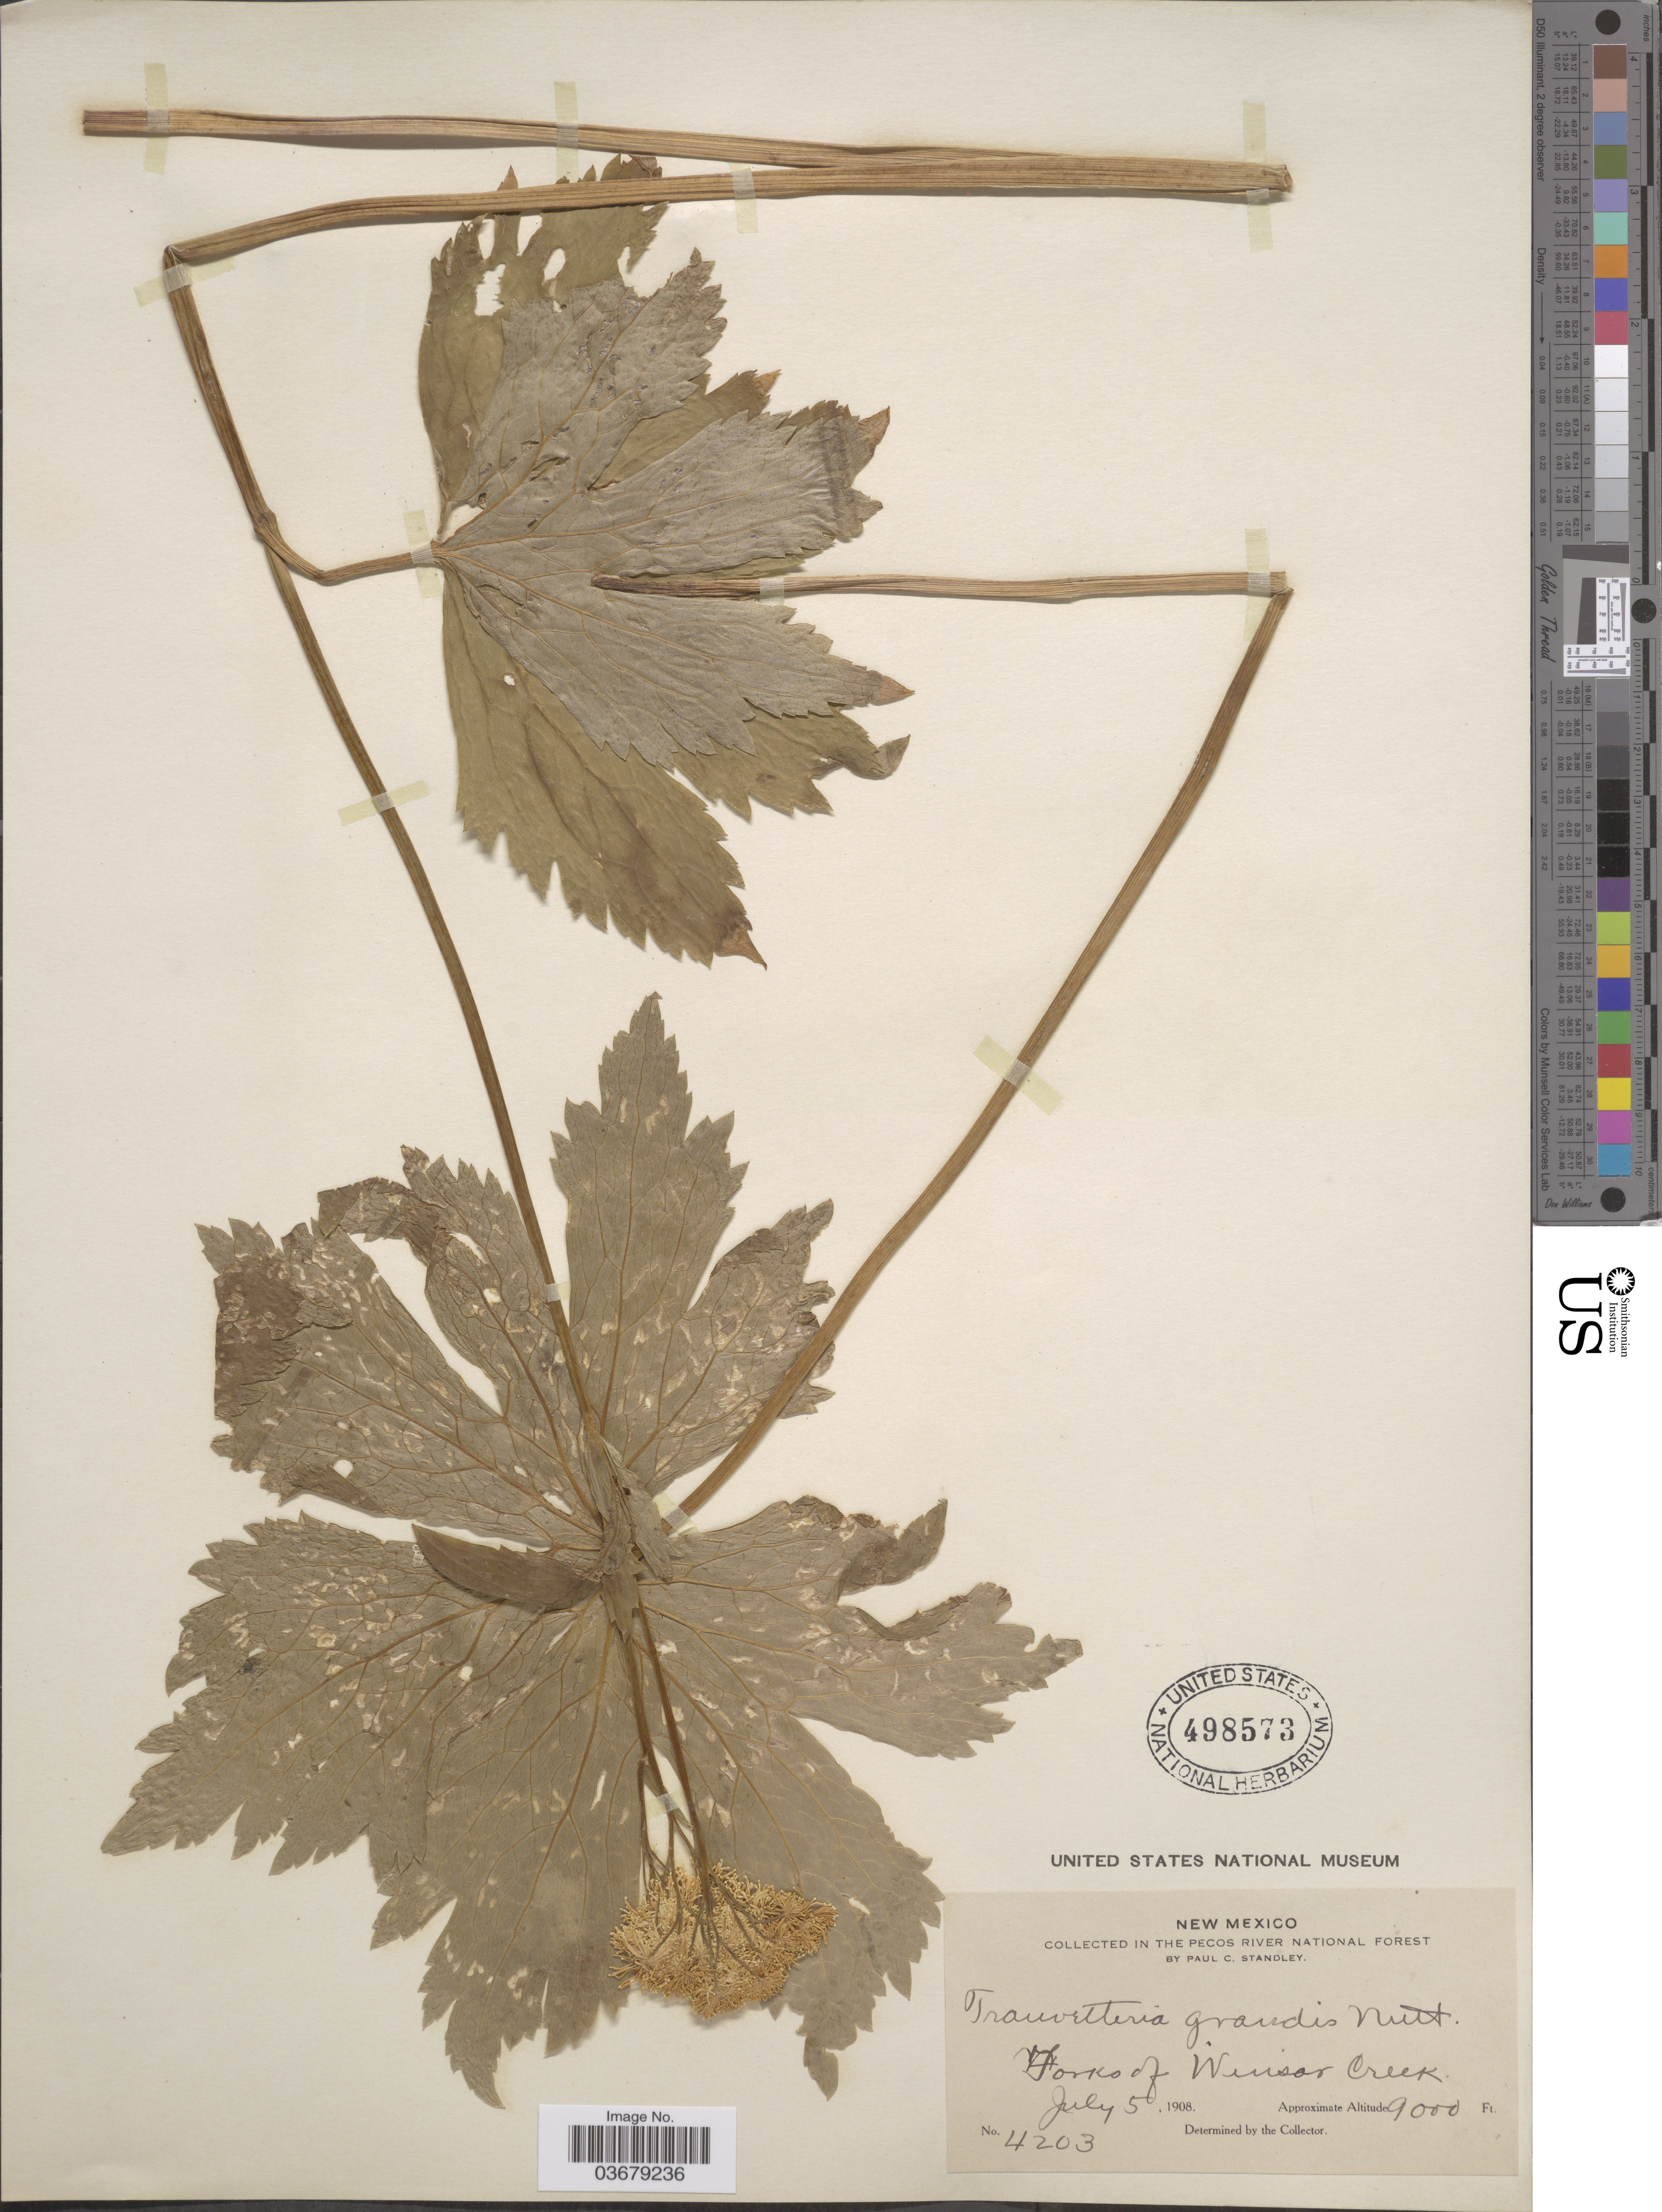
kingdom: Plantae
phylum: Tracheophyta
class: Magnoliopsida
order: Ranunculales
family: Ranunculaceae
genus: Trautvetteria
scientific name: Trautvetteria caroliniensis var. grandis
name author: (Water) Vail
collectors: P. C. Standley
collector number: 4203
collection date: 1908-07-05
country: United States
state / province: New Mexico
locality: In the Pecos River National Forest. Forks of Winsor Creek.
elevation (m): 2743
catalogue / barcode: US 498573